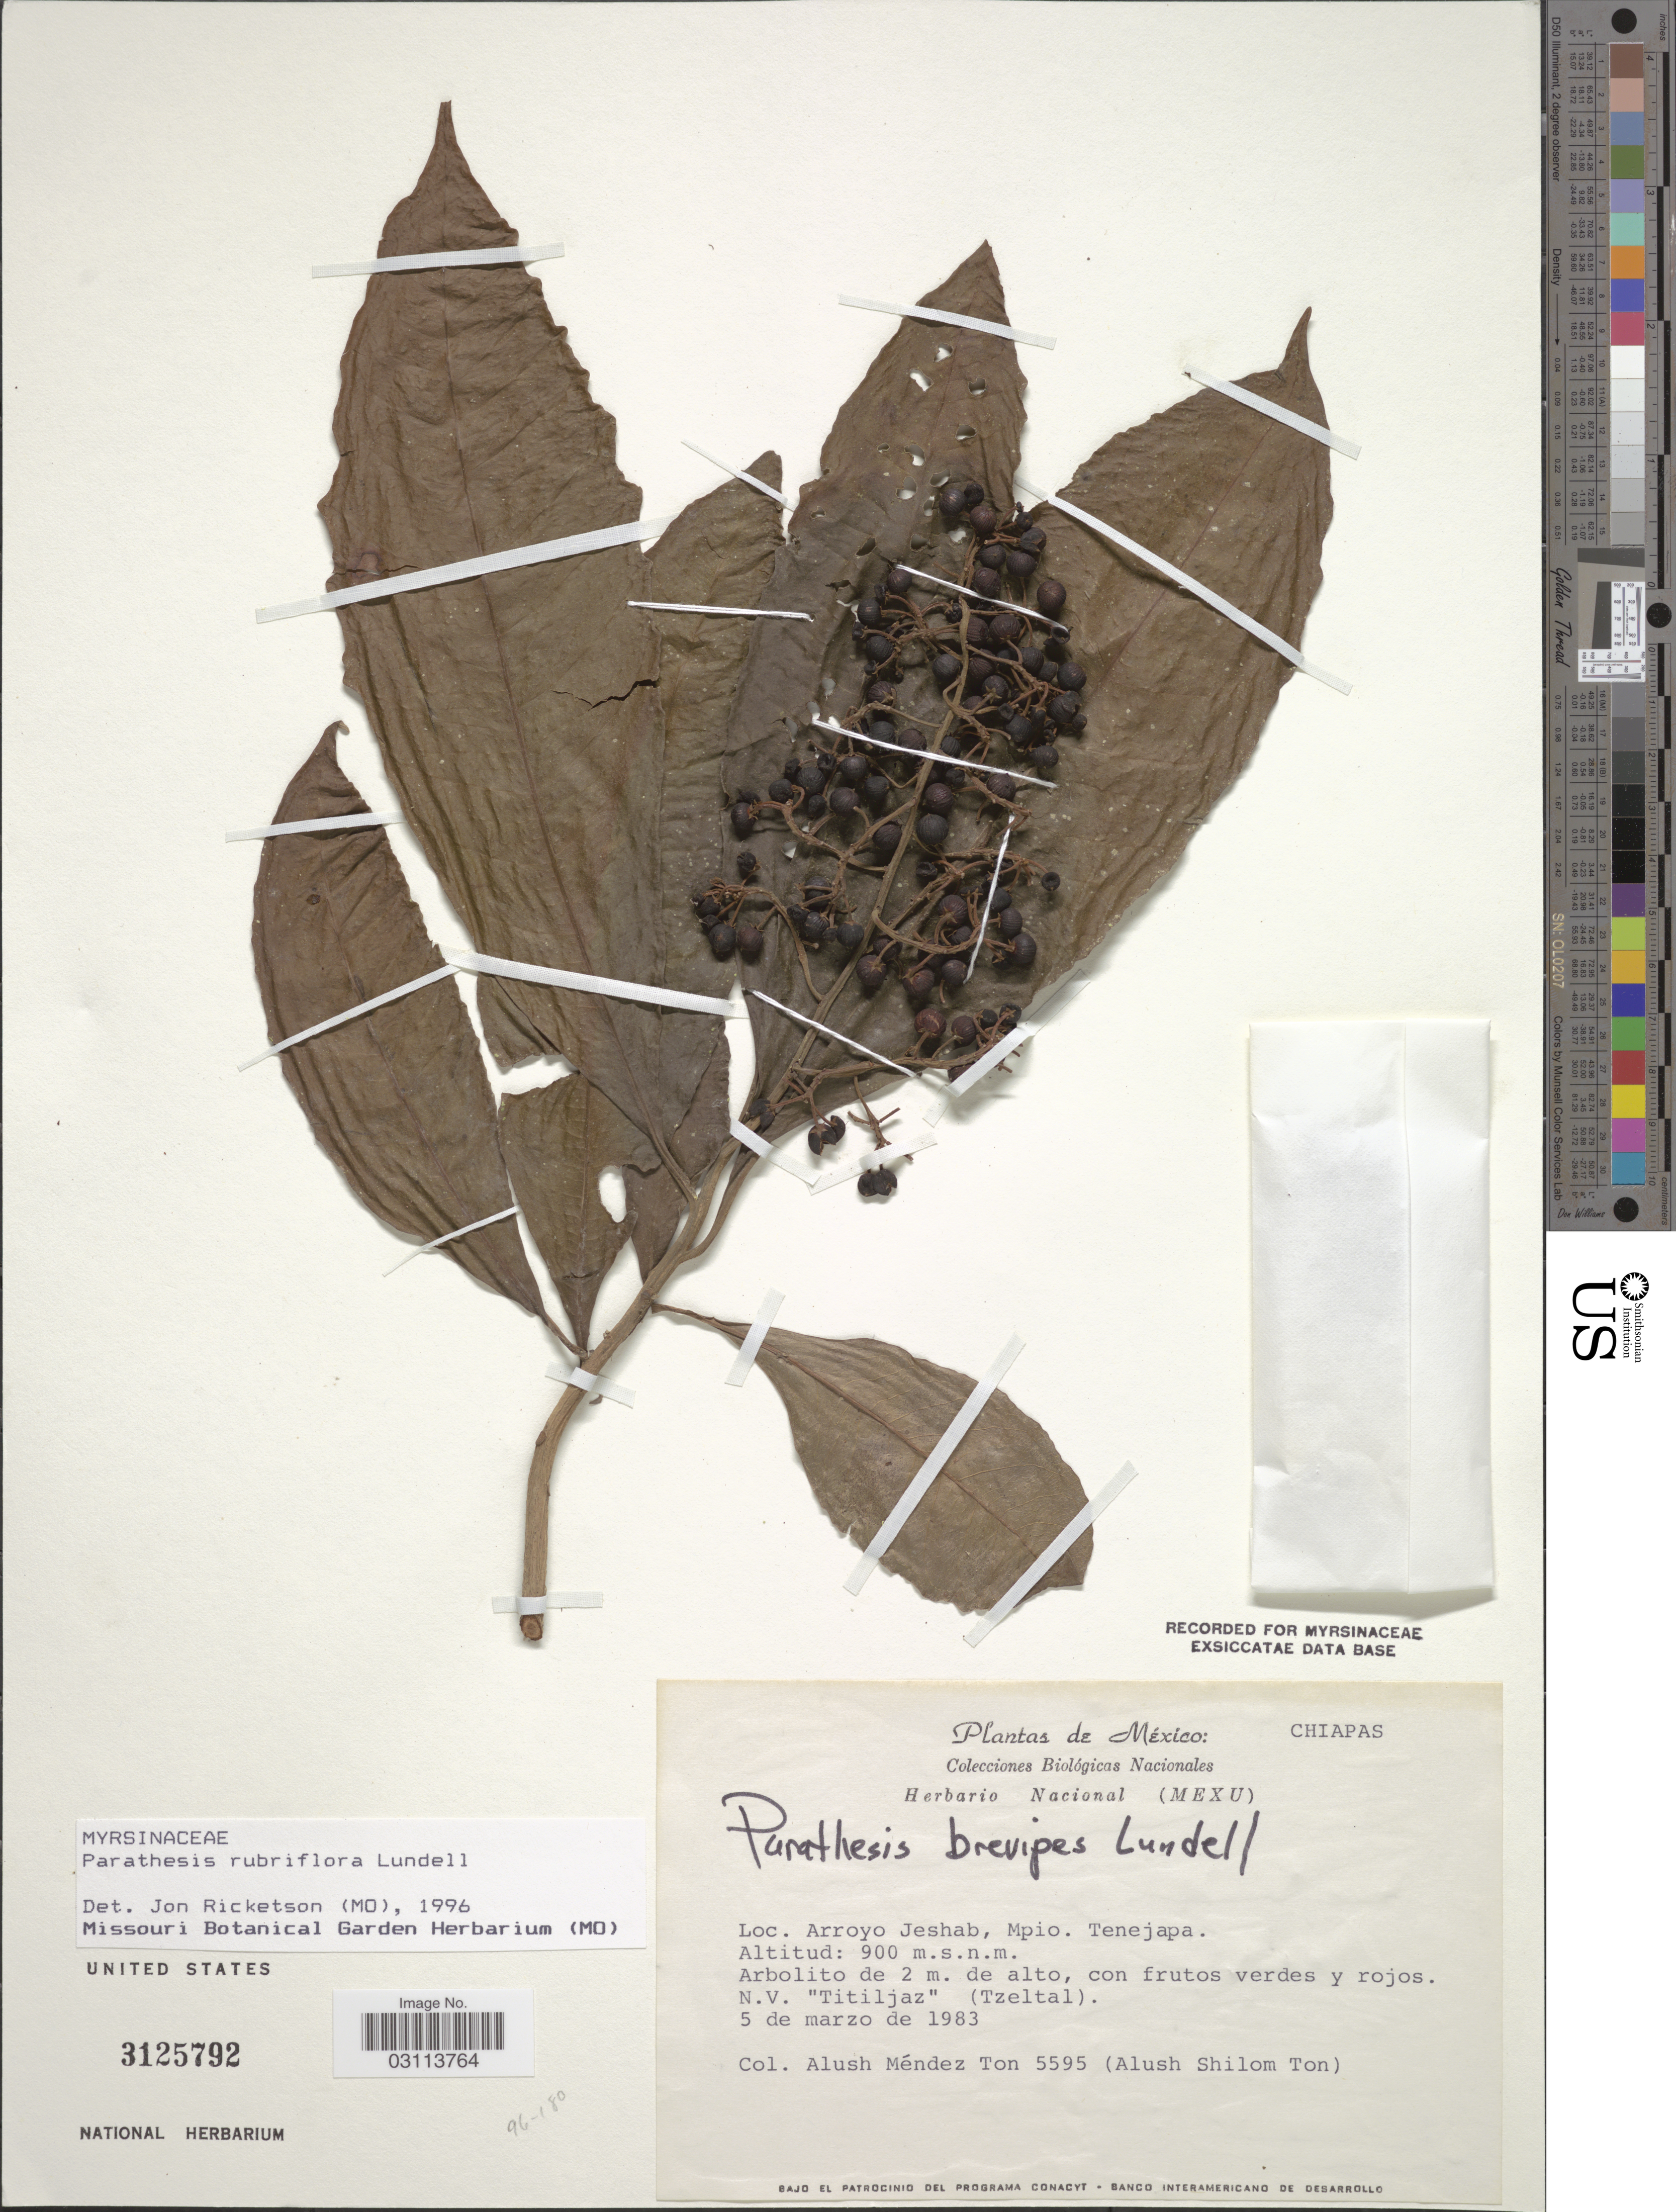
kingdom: Plantae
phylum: Tracheophyta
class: Magnoliopsida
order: Ericales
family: Primulaceae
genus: Parathesis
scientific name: Parathesis rubriflora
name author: Lundell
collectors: A. Méndez Ton & A. S. Ton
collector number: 5595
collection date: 1983-03-05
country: Mexico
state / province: Chiapas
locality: Arroyo Jeshab, Mpio. Tenejapa.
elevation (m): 900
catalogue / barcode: US 3125792